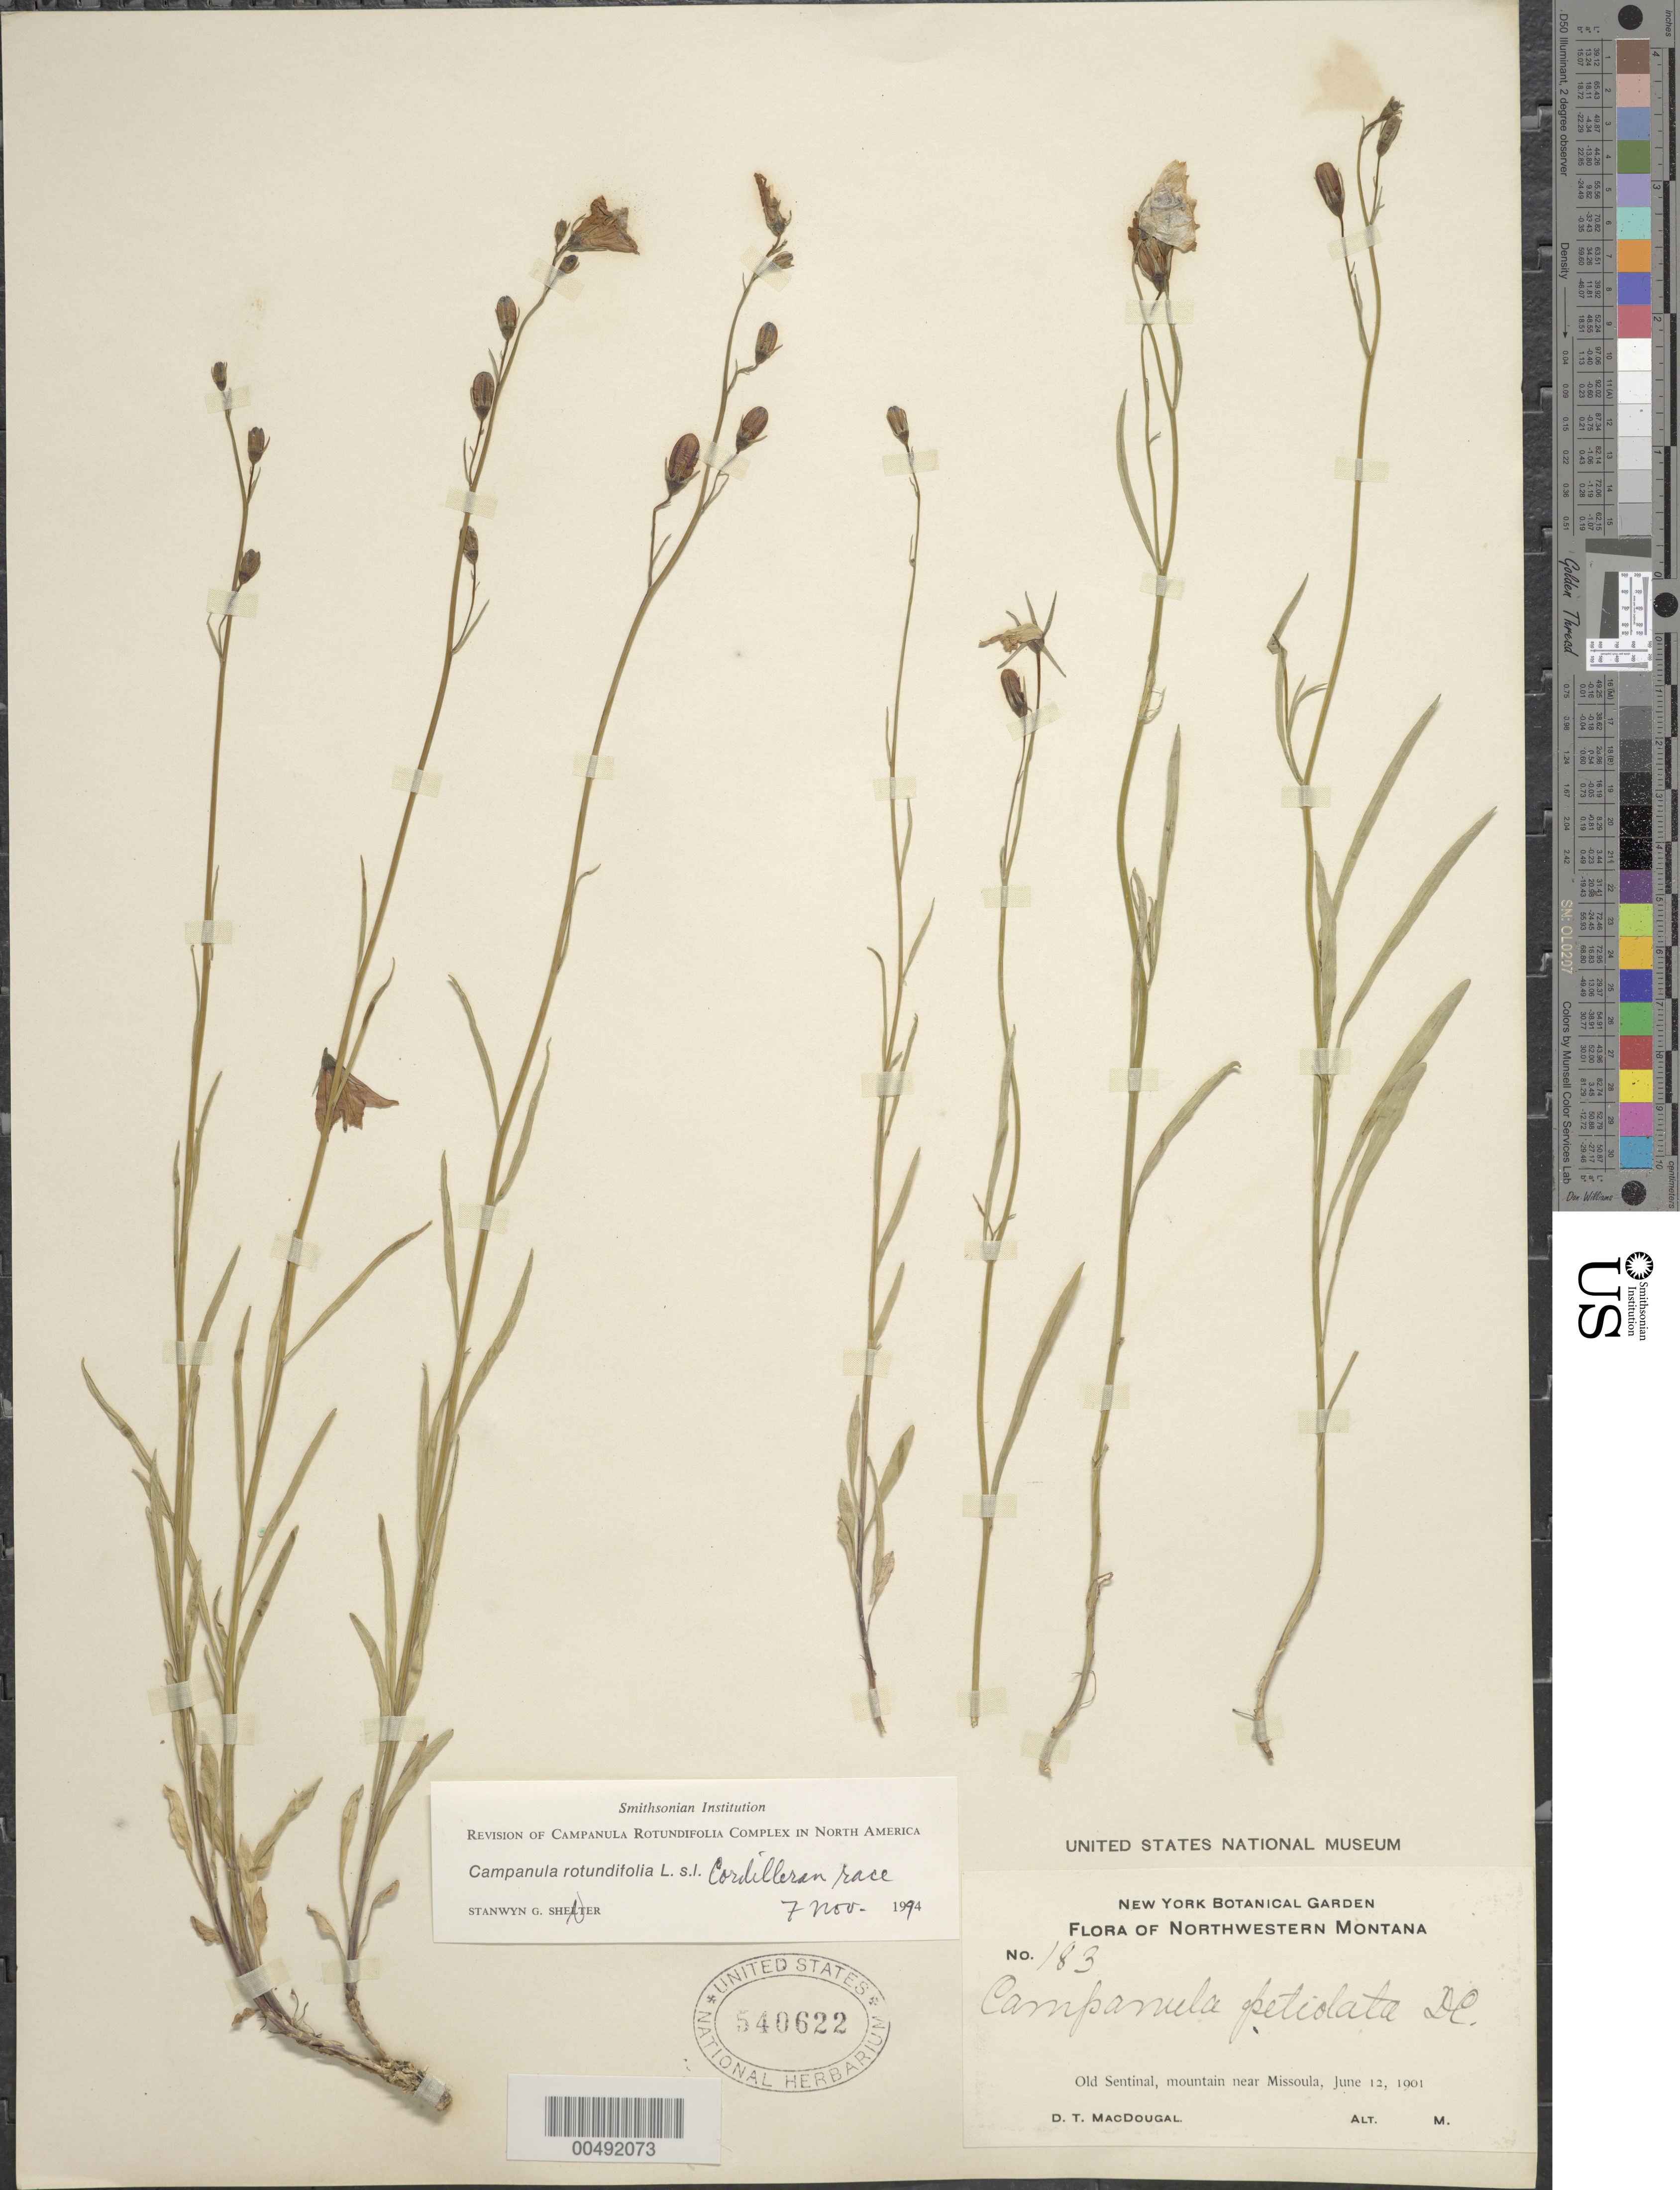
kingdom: Plantae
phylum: Tracheophyta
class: Magnoliopsida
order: Asterales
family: Campanulaceae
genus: Campanula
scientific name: Campanula rotundifolia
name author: L.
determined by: Shetler, Stanwyn G., (US), NMNH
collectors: D. T. MacDougal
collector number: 183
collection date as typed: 12 Jul 1901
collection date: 1901-07-12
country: United States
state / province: Montana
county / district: Missoula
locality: Old Sentinel mountain near Missoula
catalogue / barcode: US 540622